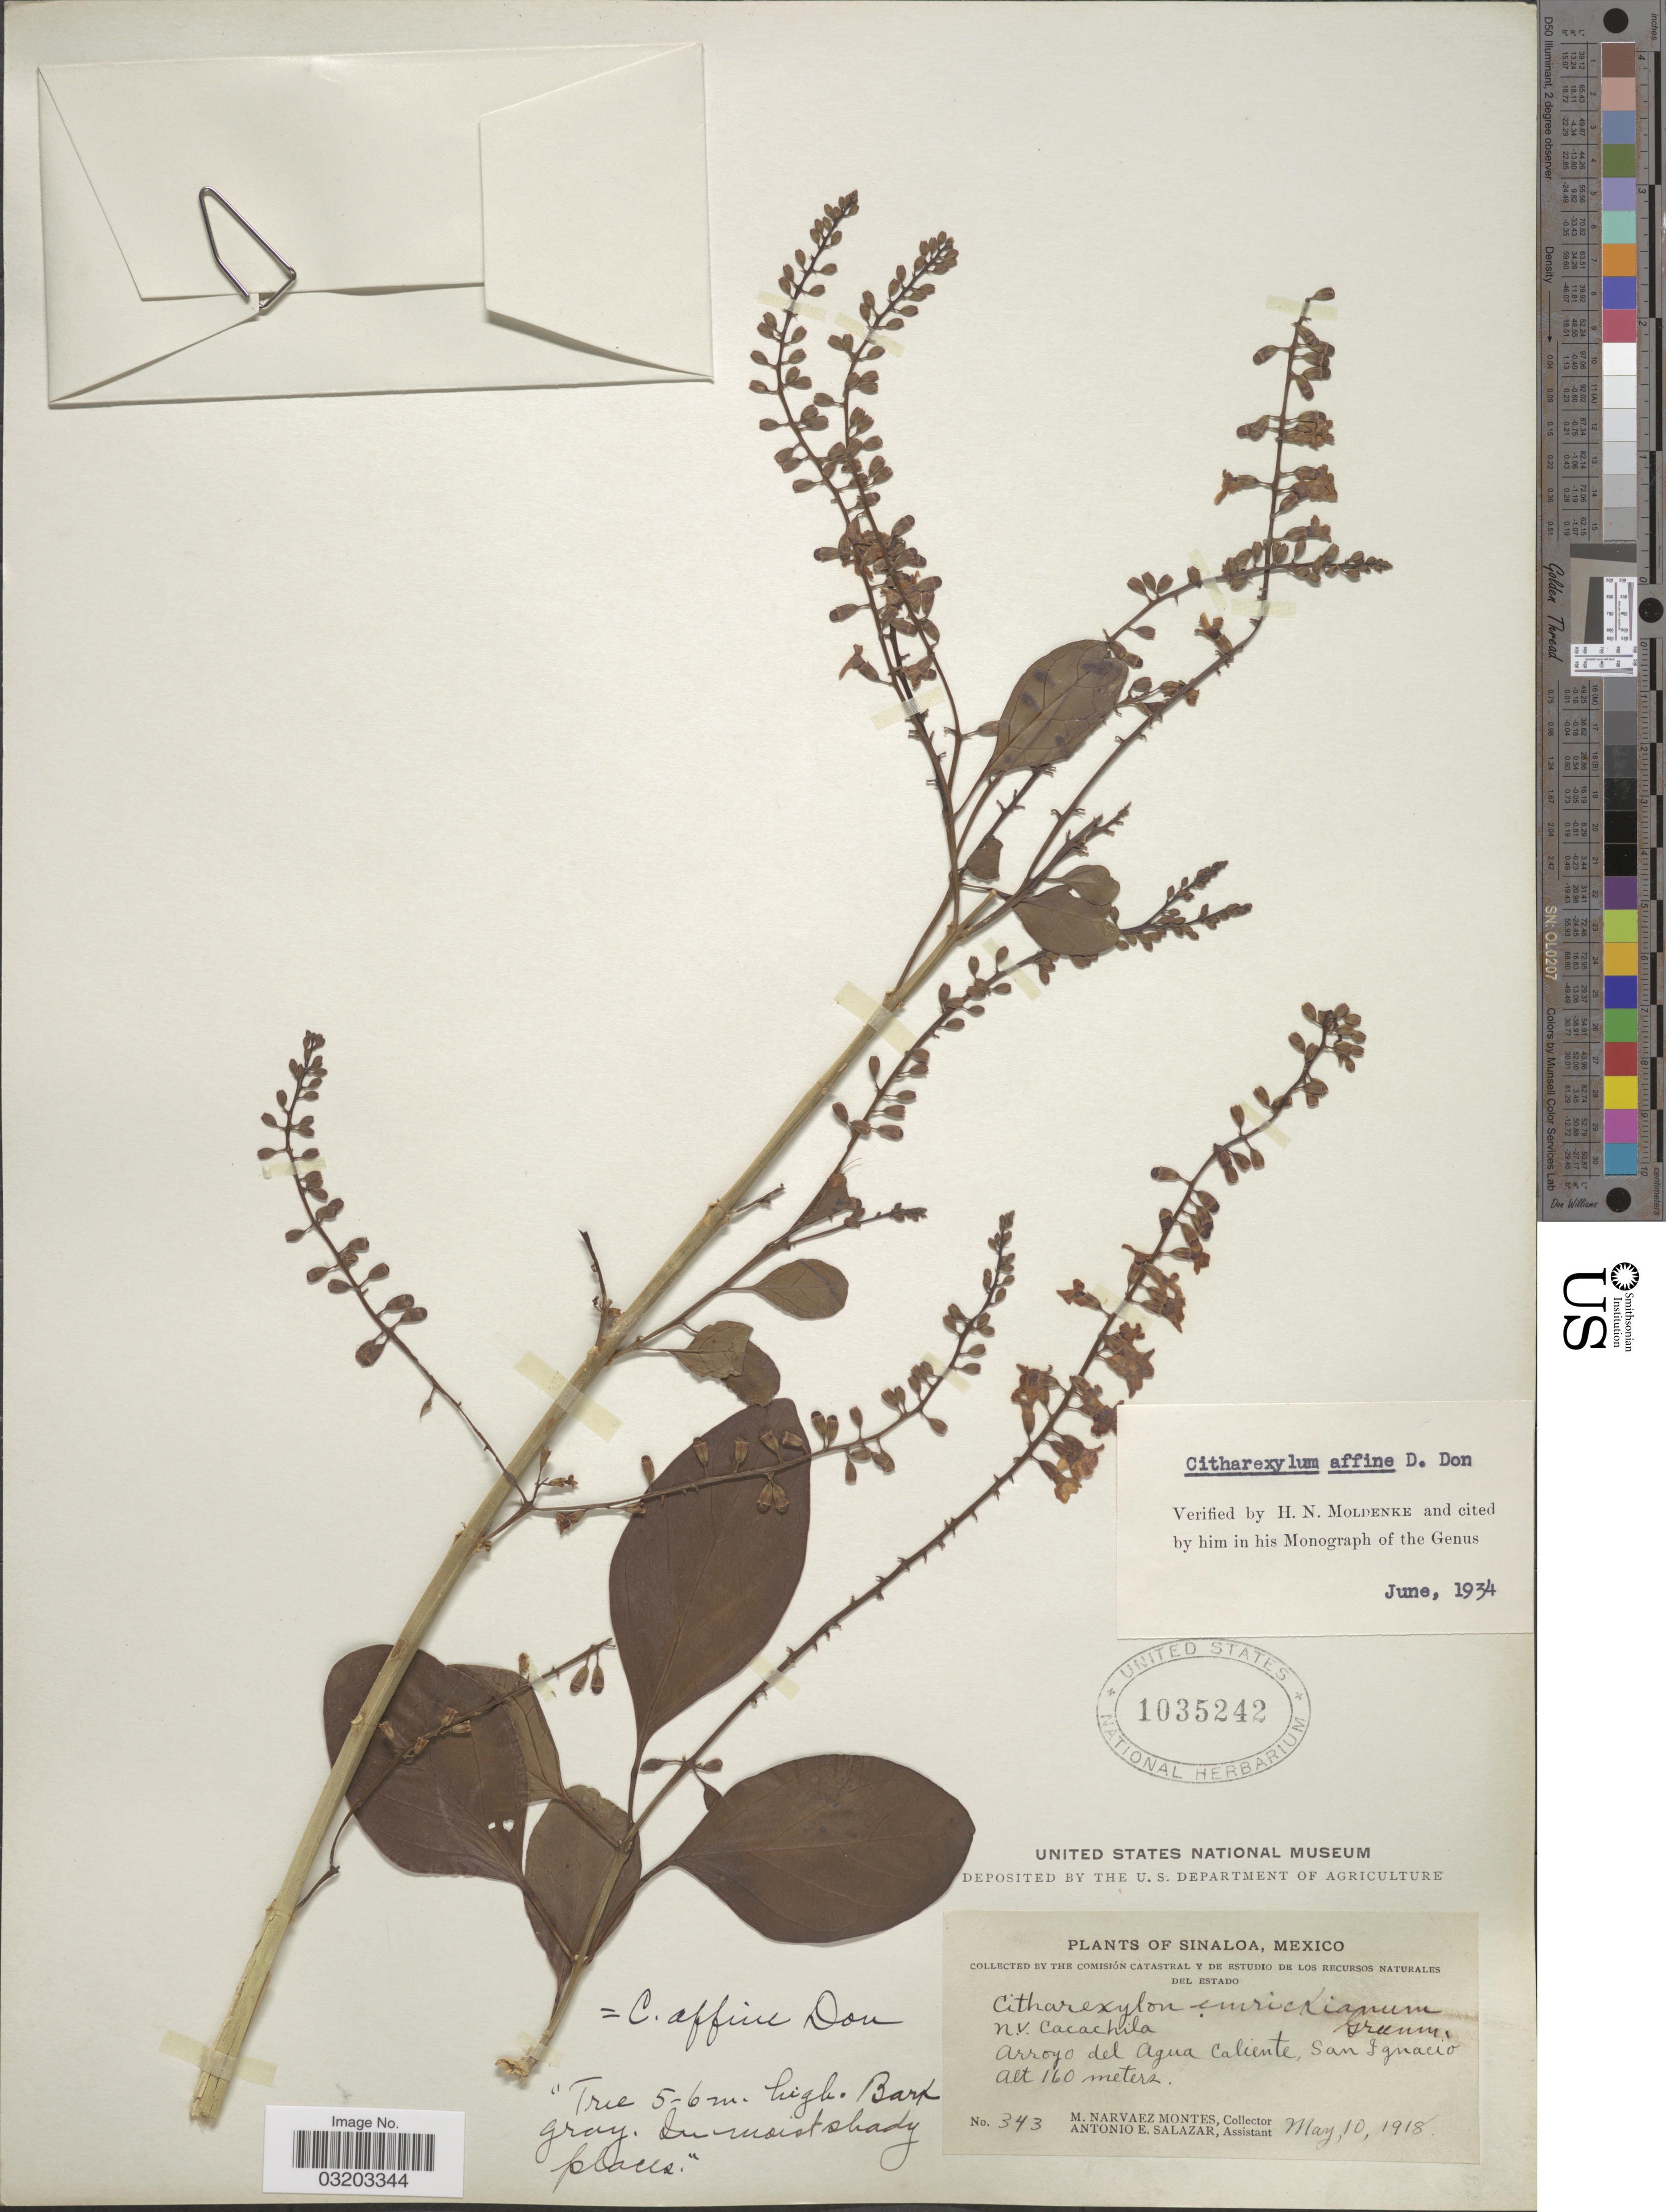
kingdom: Plantae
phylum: Tracheophyta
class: Magnoliopsida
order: Lamiales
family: Verbenaceae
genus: Citharexylum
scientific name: Citharexylum affine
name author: D. Don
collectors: M. Narvaez-Montes & A. E. Salazar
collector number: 343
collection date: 1918-05-10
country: Mexico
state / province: Sinaloa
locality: Arroyo del Agua Caliente, San Ignacio.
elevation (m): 160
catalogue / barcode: US 1035242